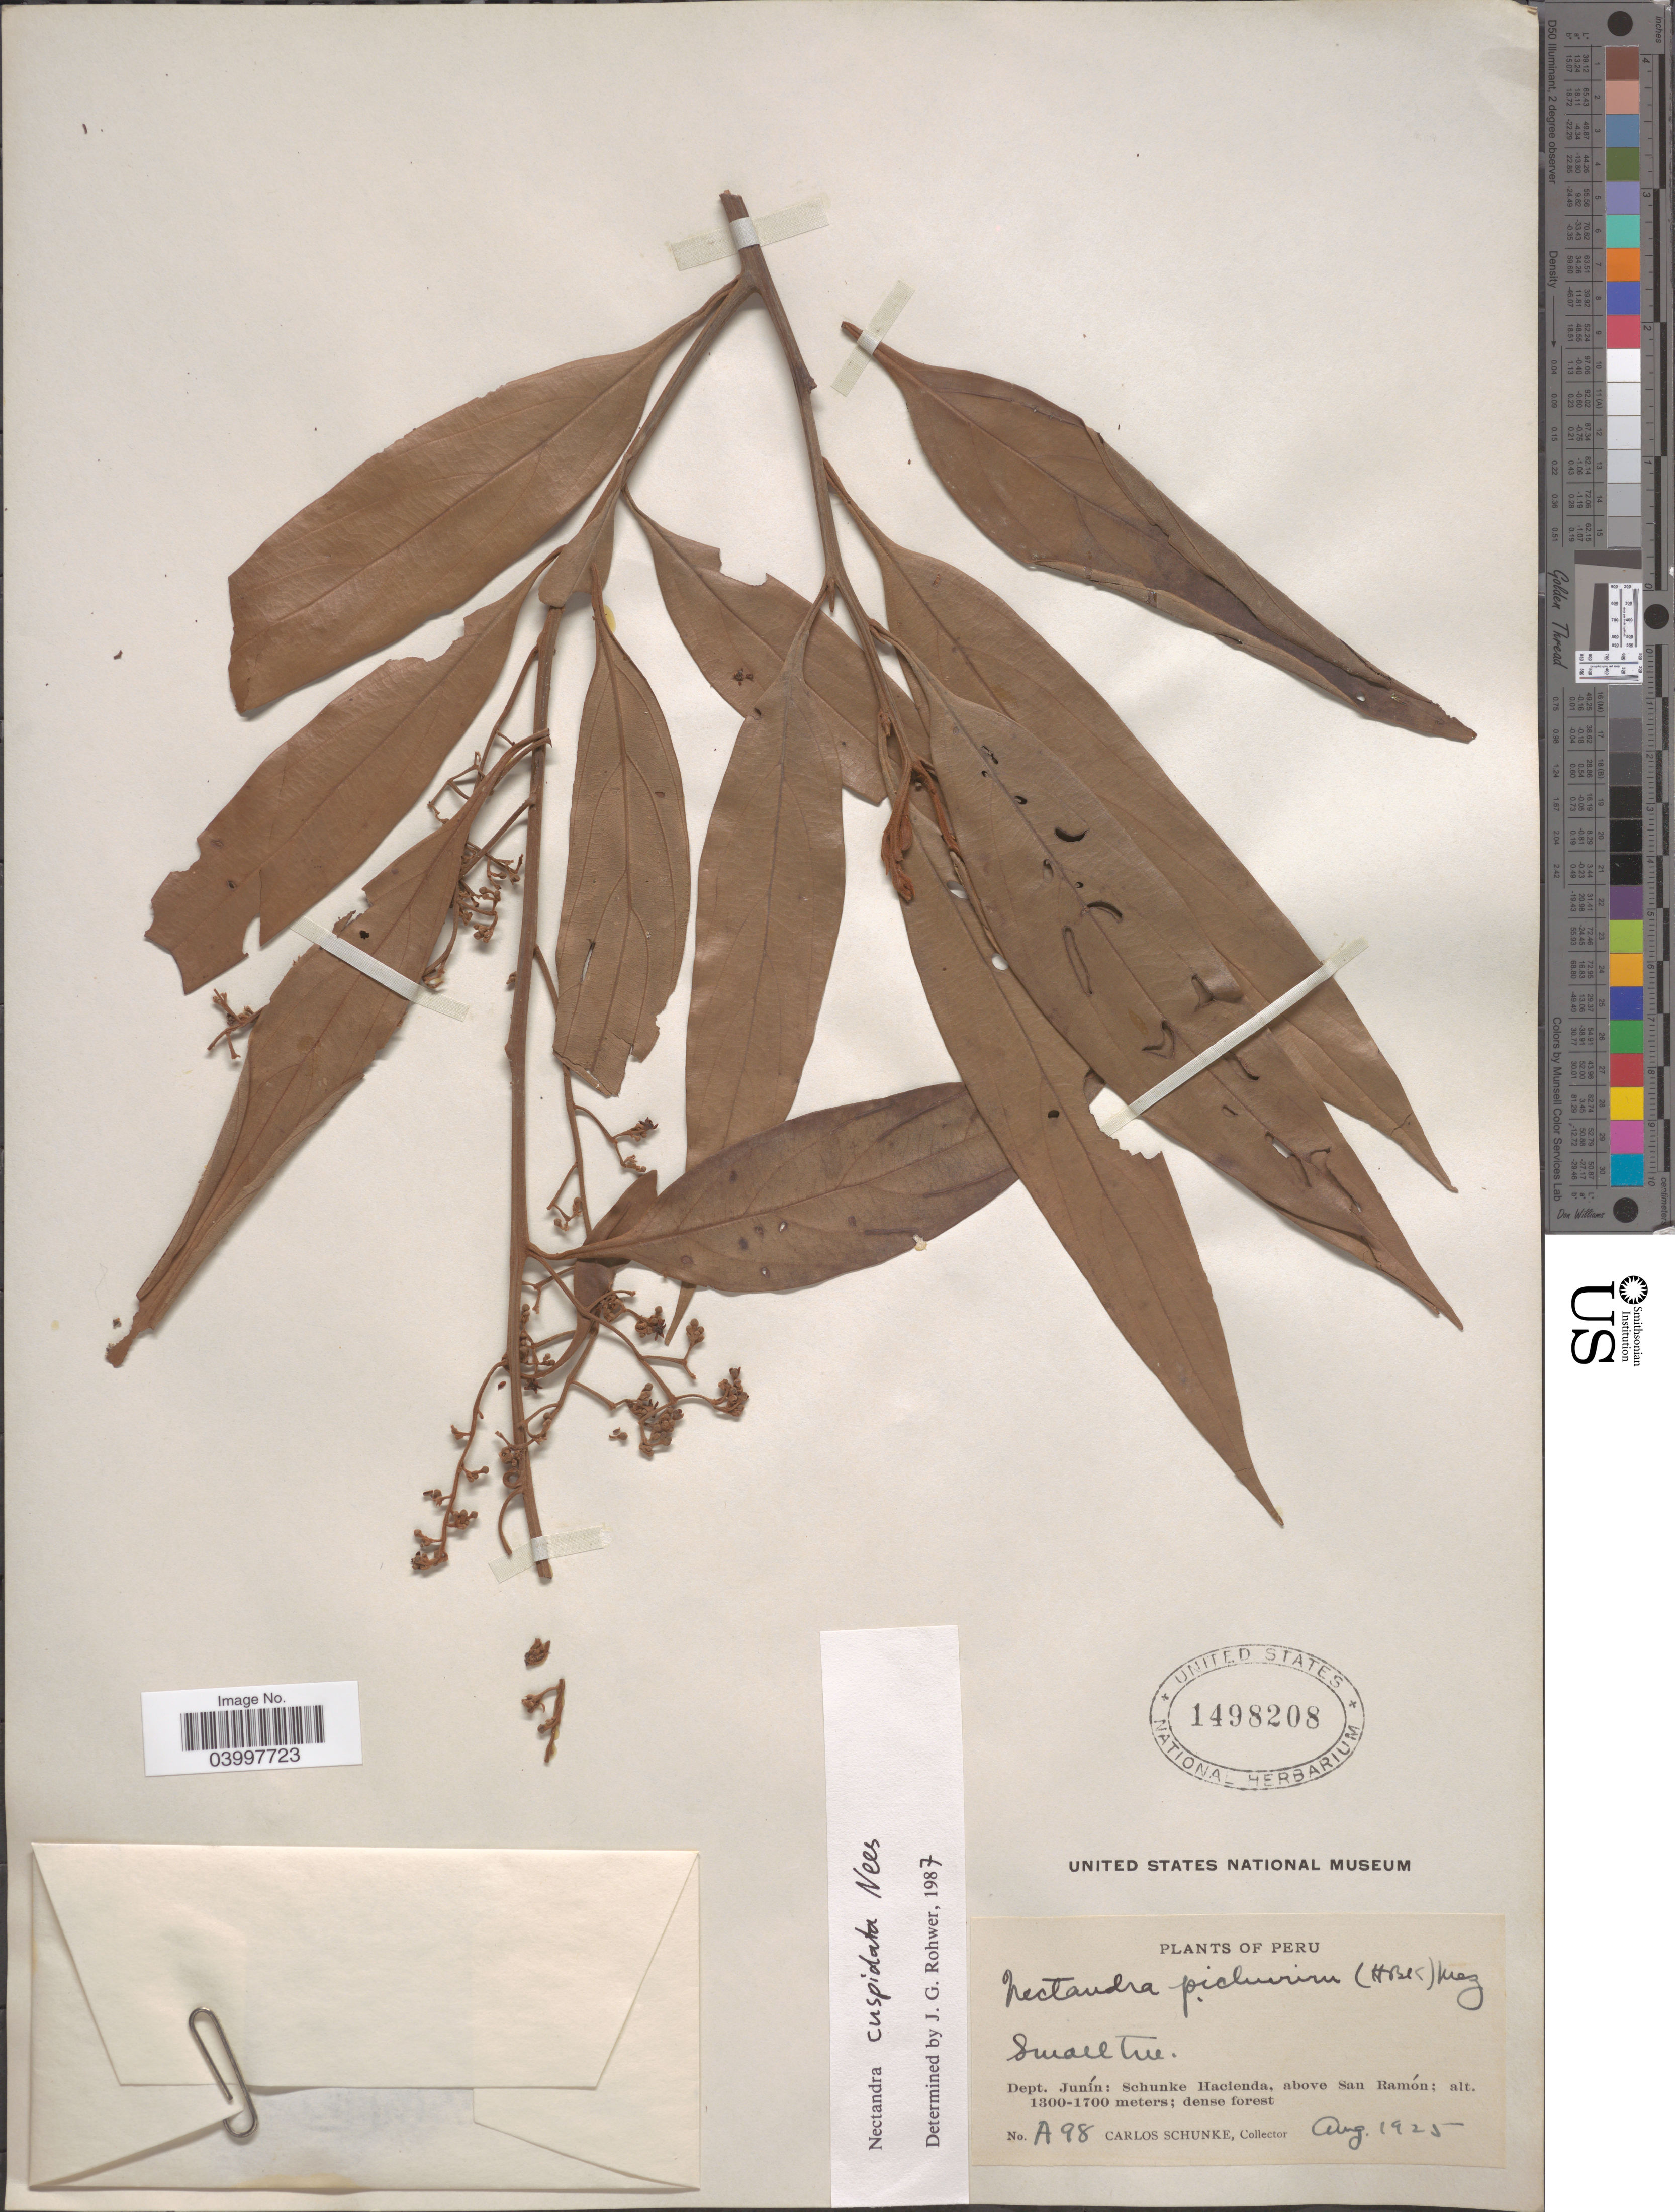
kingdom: Plantae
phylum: Tracheophyta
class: Magnoliopsida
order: Laurales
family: Lauraceae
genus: Nectandra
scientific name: Nectandra cuspidata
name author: Nees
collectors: C. Schunke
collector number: A98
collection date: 1925-08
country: Peru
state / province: Junín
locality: Dept. Junín: Schunke Hacienda, above San Ramón.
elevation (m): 1300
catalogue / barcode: US 1498208